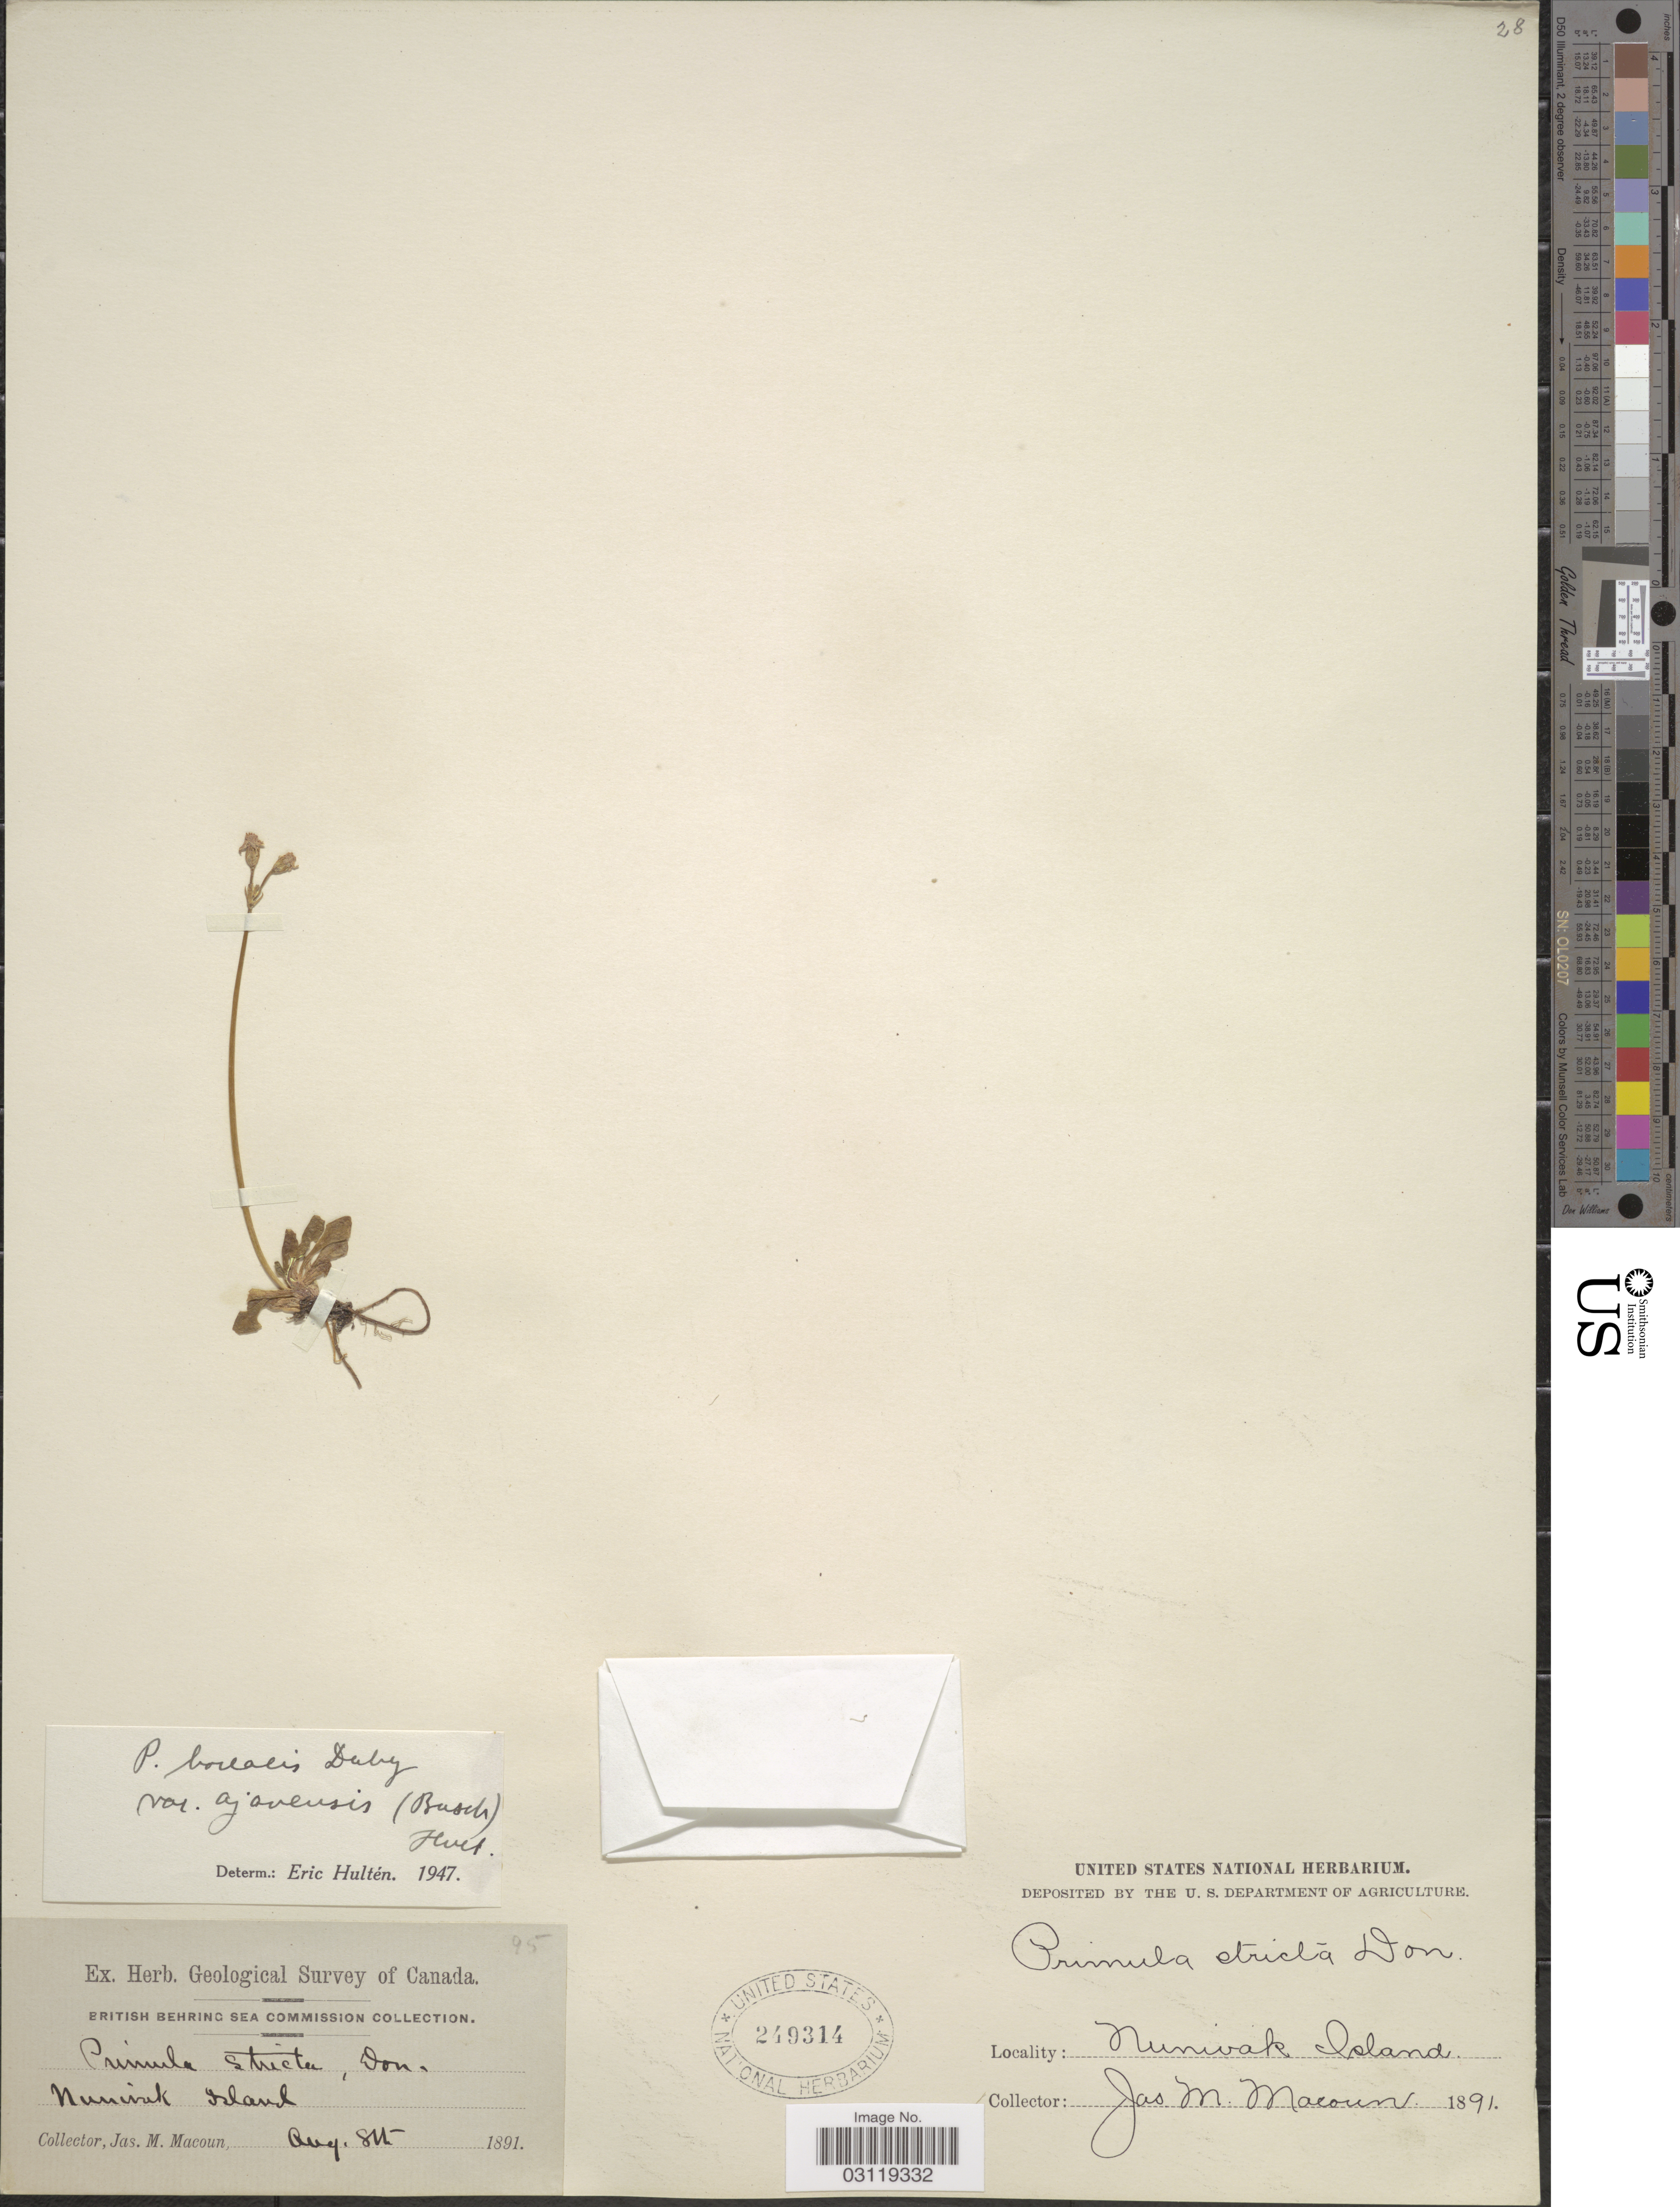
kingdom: Plantae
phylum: Tracheophyta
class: Magnoliopsida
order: Ericales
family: Primulaceae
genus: Primula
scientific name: Primula borealis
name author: Duby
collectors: J. M. Macoun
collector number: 95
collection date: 1891-08-08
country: United States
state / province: Alaska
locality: Nunivak Island.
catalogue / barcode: US 249314